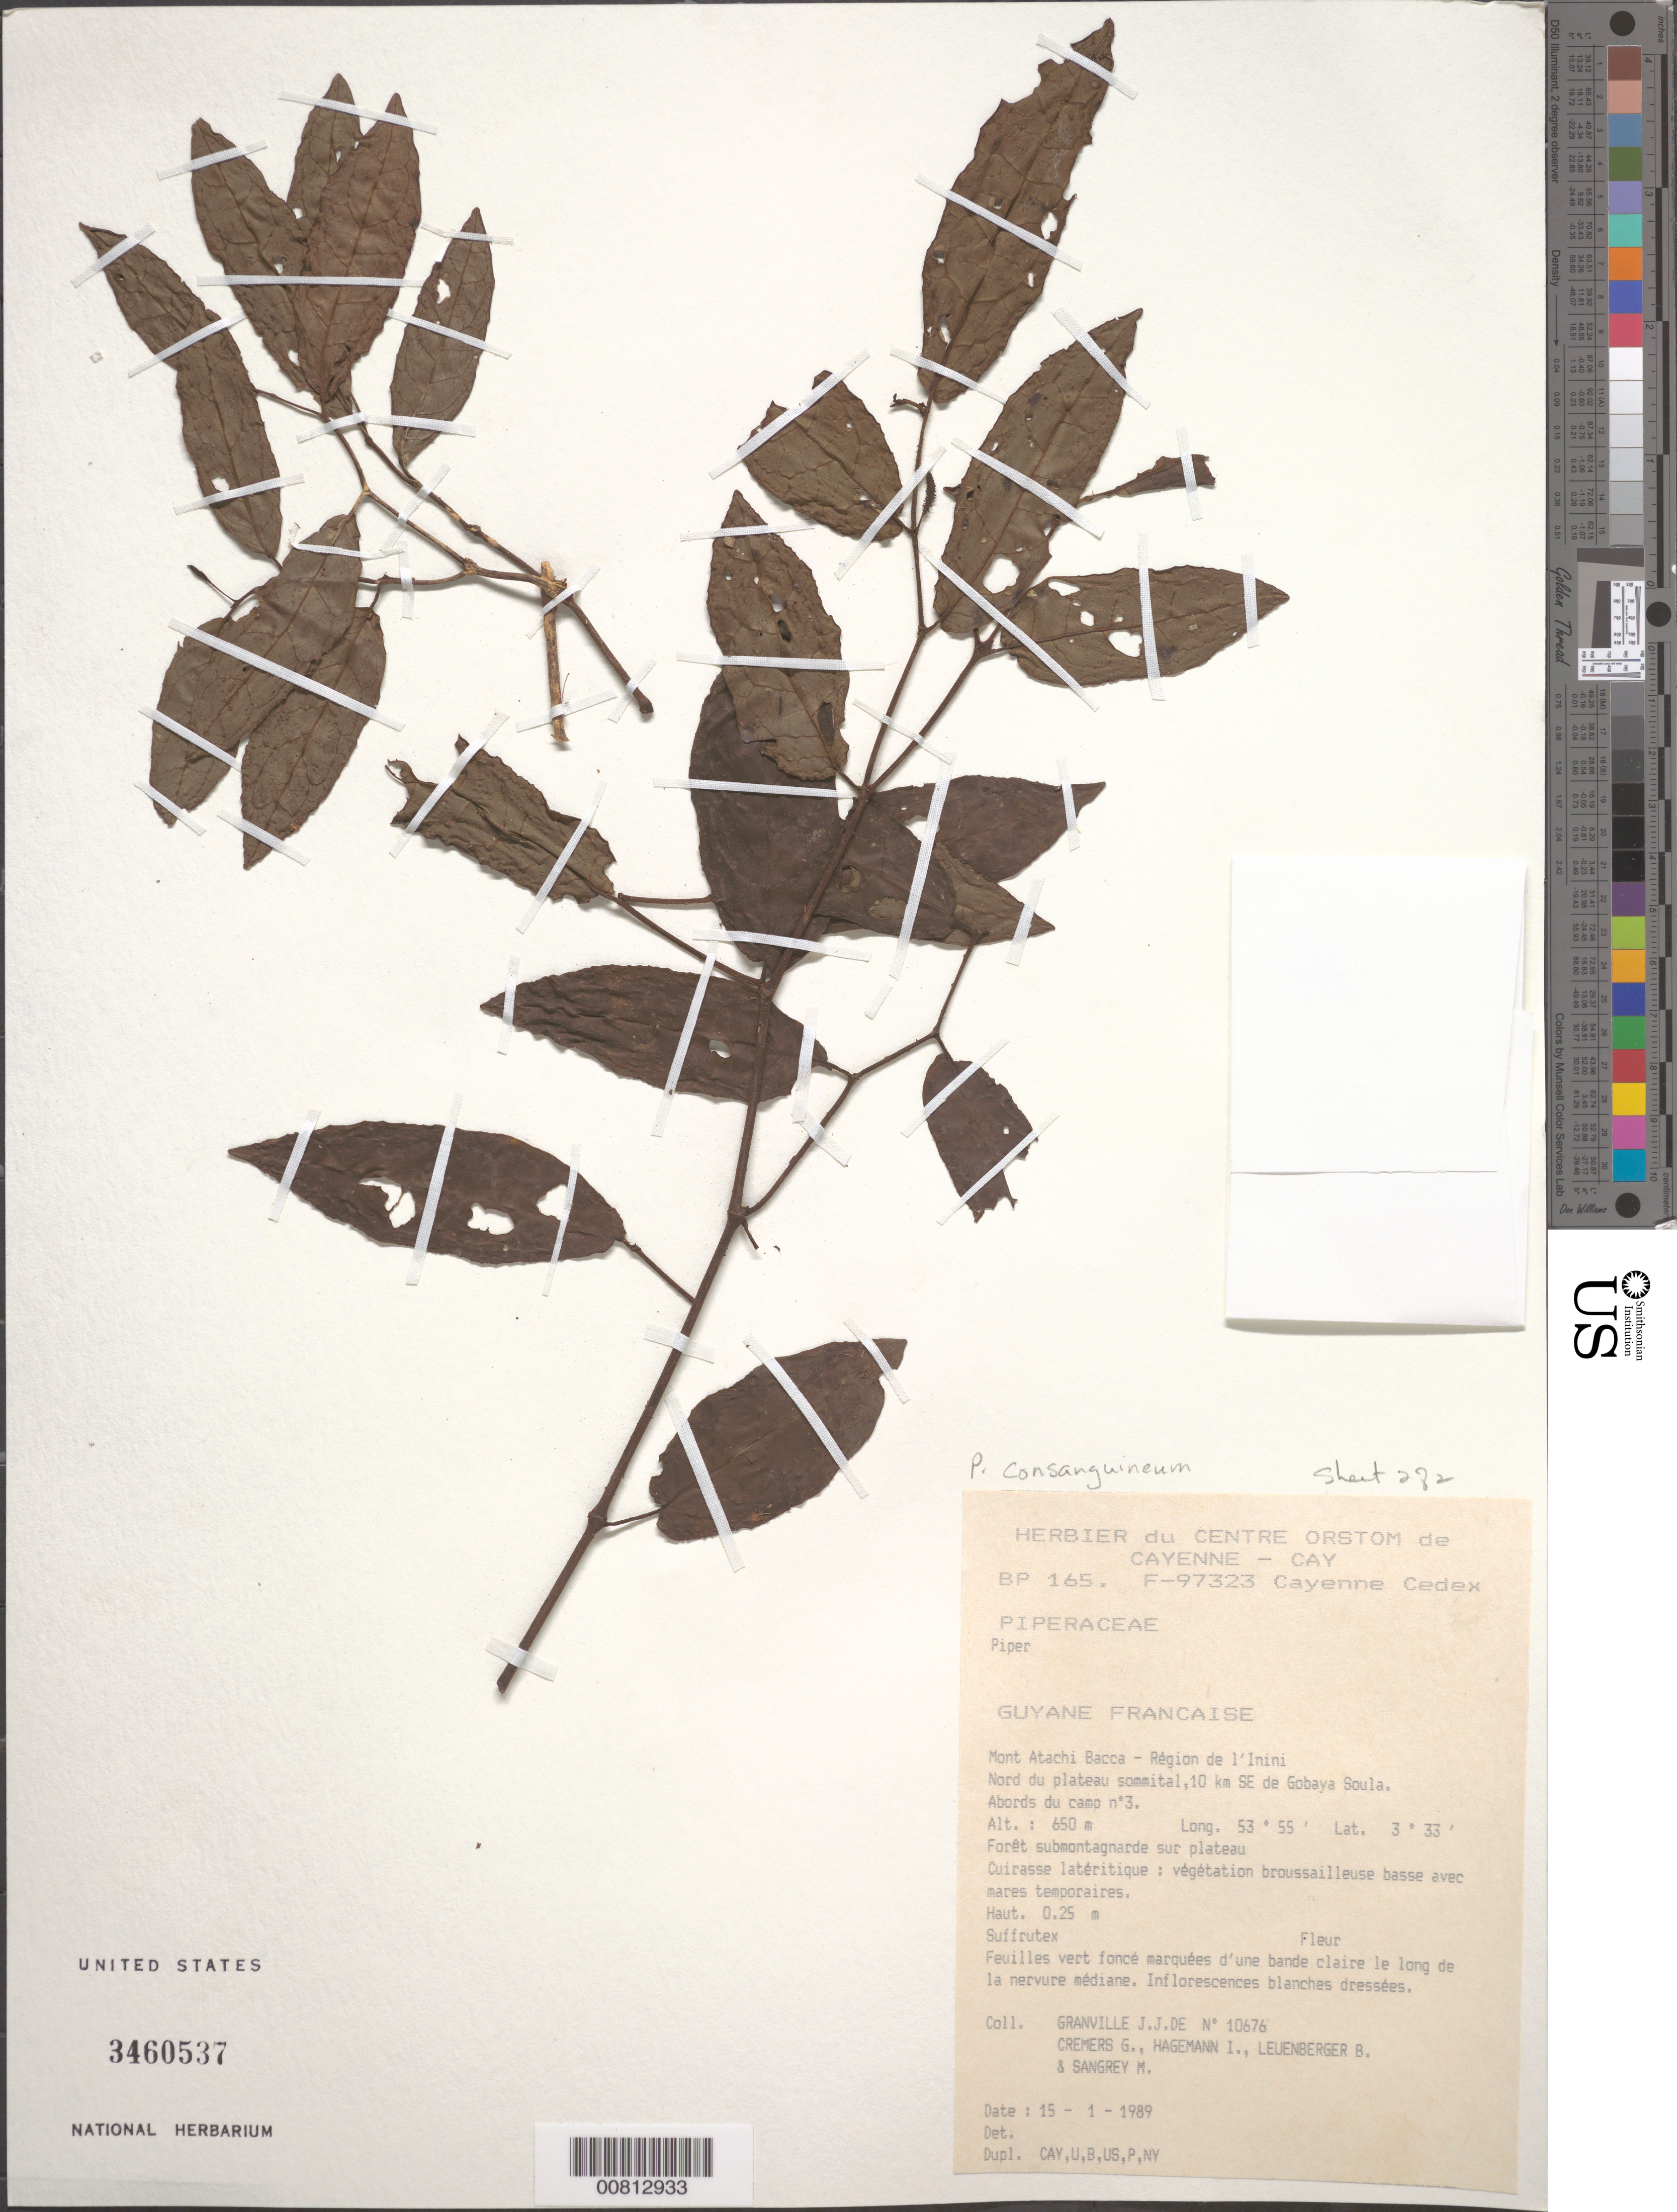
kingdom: Plantae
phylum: Tracheophyta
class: Magnoliopsida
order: Piperales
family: Piperaceae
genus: Piper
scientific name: Piper consanguineum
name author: Kunth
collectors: J.-J. de Granville, G. Cremers, I. Hagemann, B. Leuenberger & M. Sangrey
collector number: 10676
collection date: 1989-01-15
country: French Guiana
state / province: Inini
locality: Guyane Francaise. Mont Atachi Bacca - Région de l'Inini. Nord du plateau sommital, 10 km SE de Gobaya Soula. Abord du camp n°3.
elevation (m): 650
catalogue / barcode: US 3460537